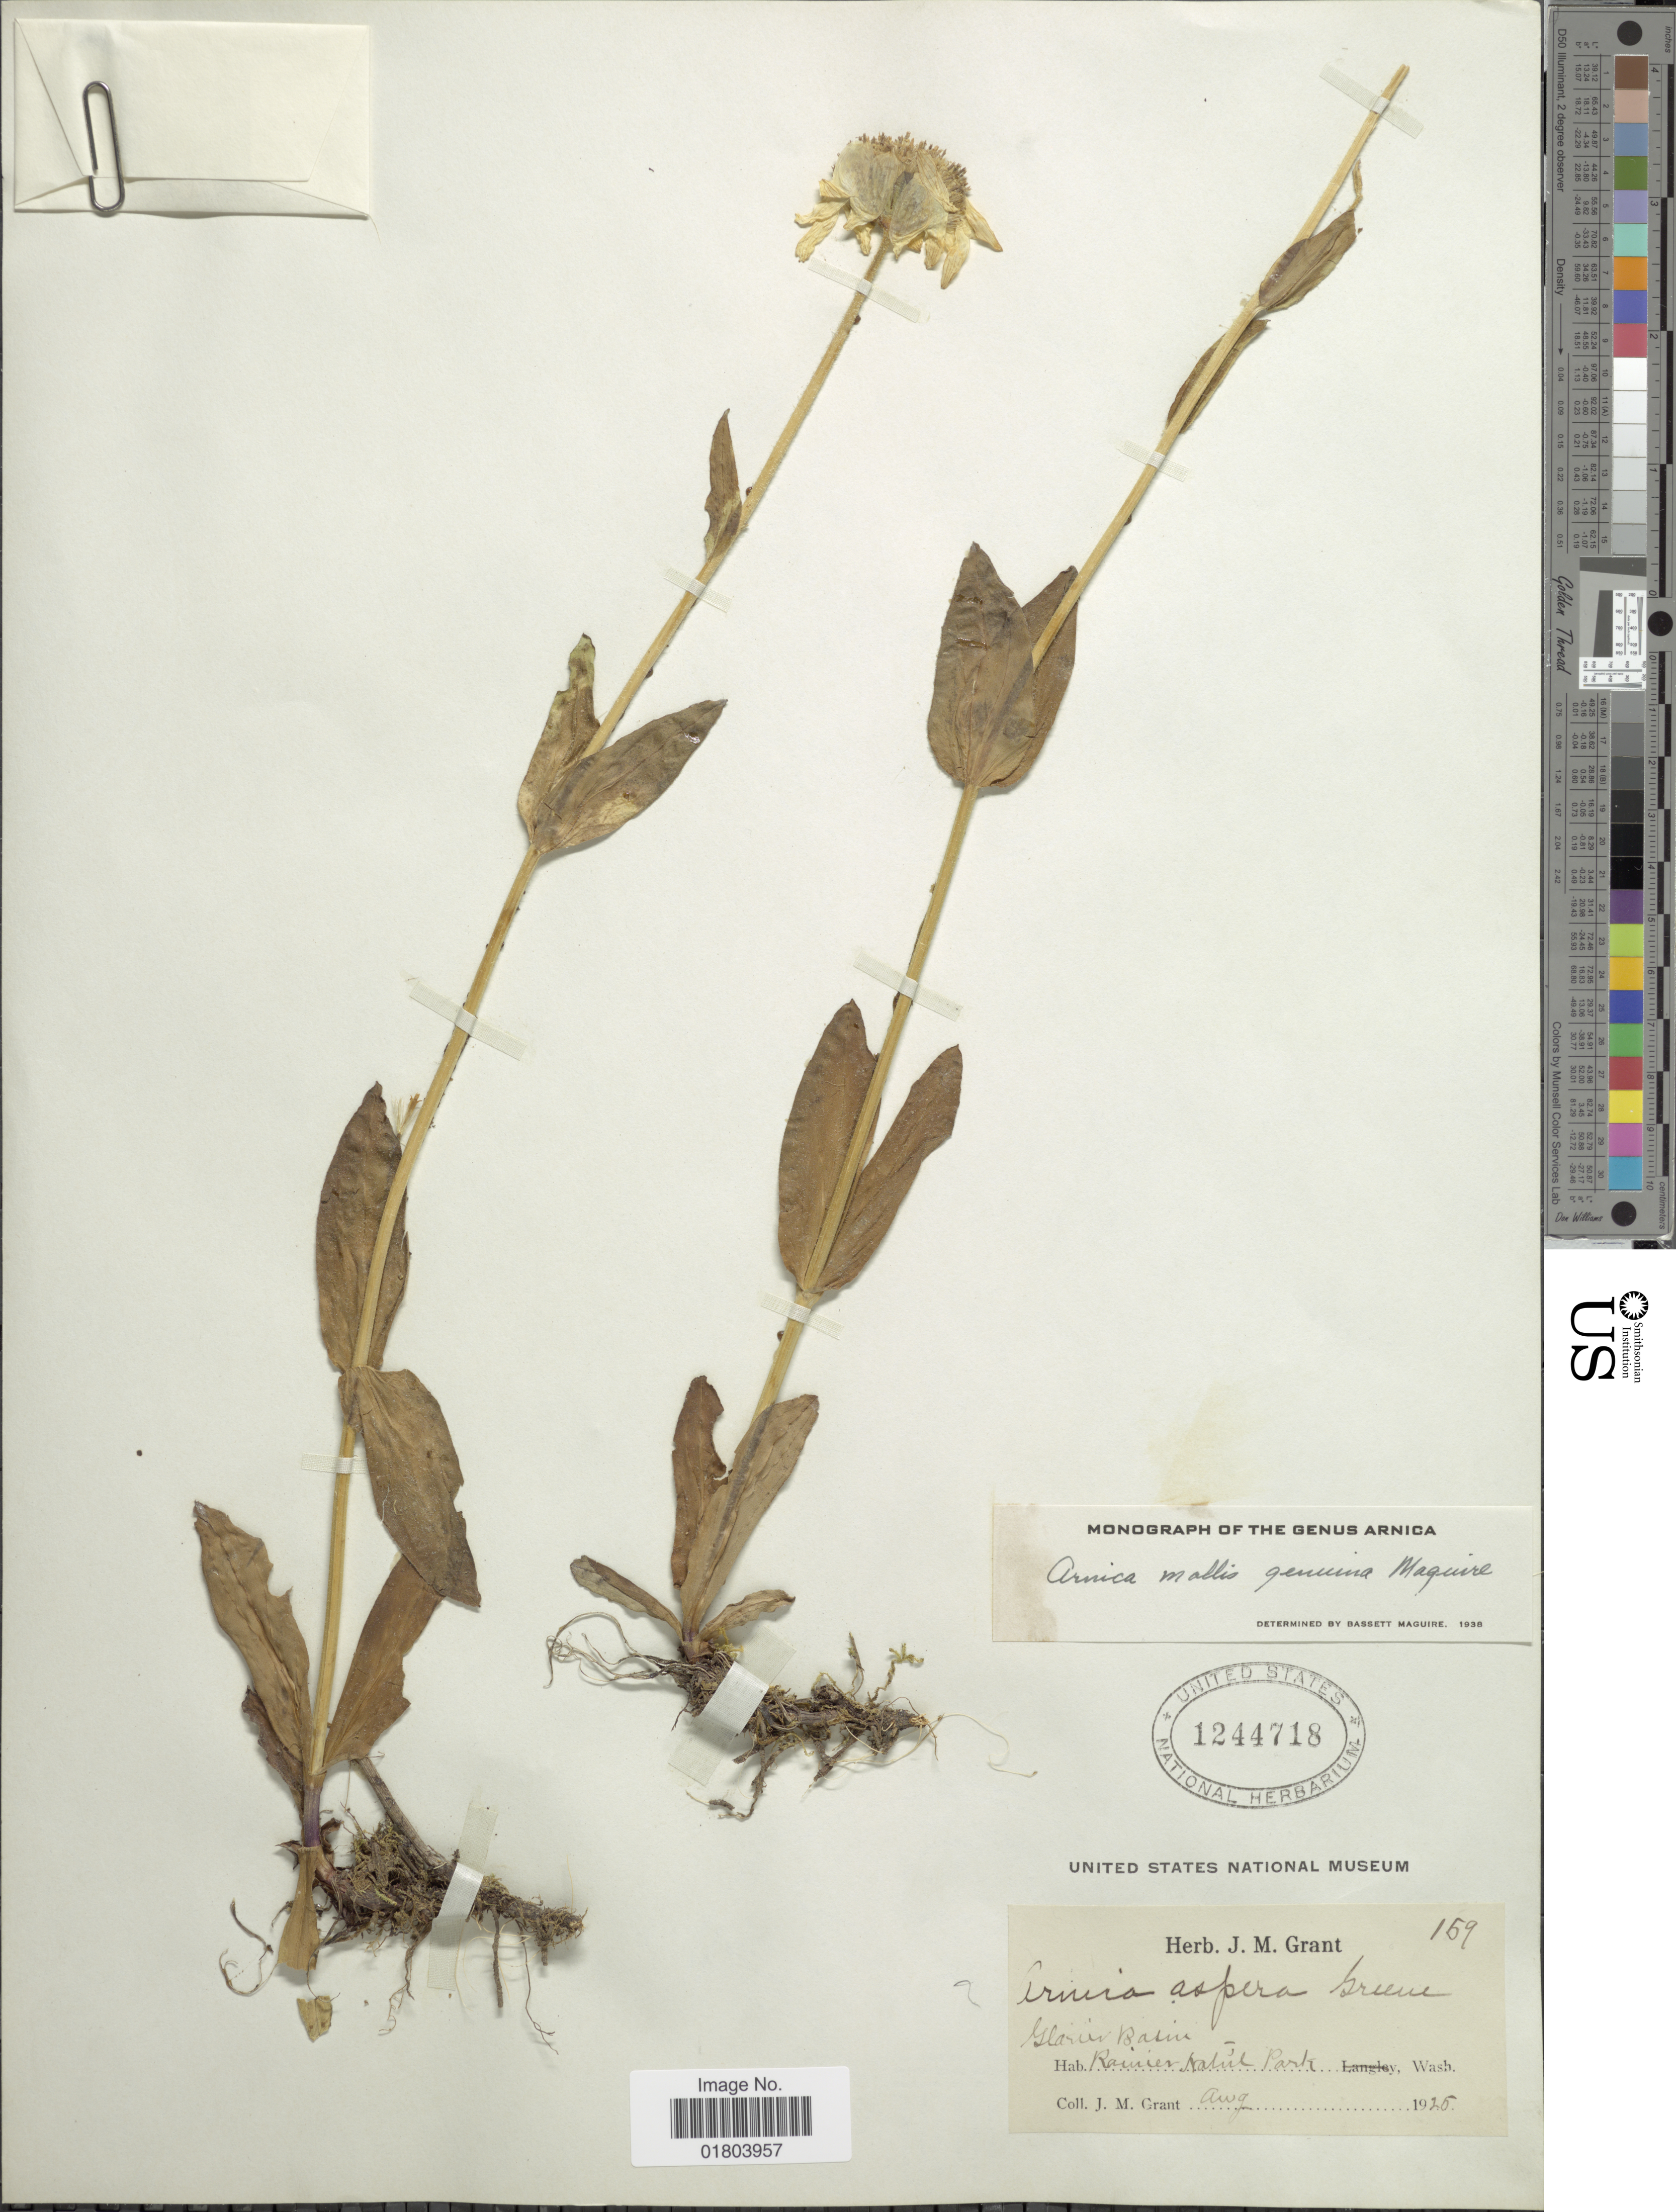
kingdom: Plantae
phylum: Tracheophyta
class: Magnoliopsida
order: Asterales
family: Asteraceae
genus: Arnica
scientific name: Arnica mollis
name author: Hook.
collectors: J. M. Grant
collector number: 159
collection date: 1925-08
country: United States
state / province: Washington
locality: Glacier Basin, Rainier National Park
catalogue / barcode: US 1244718